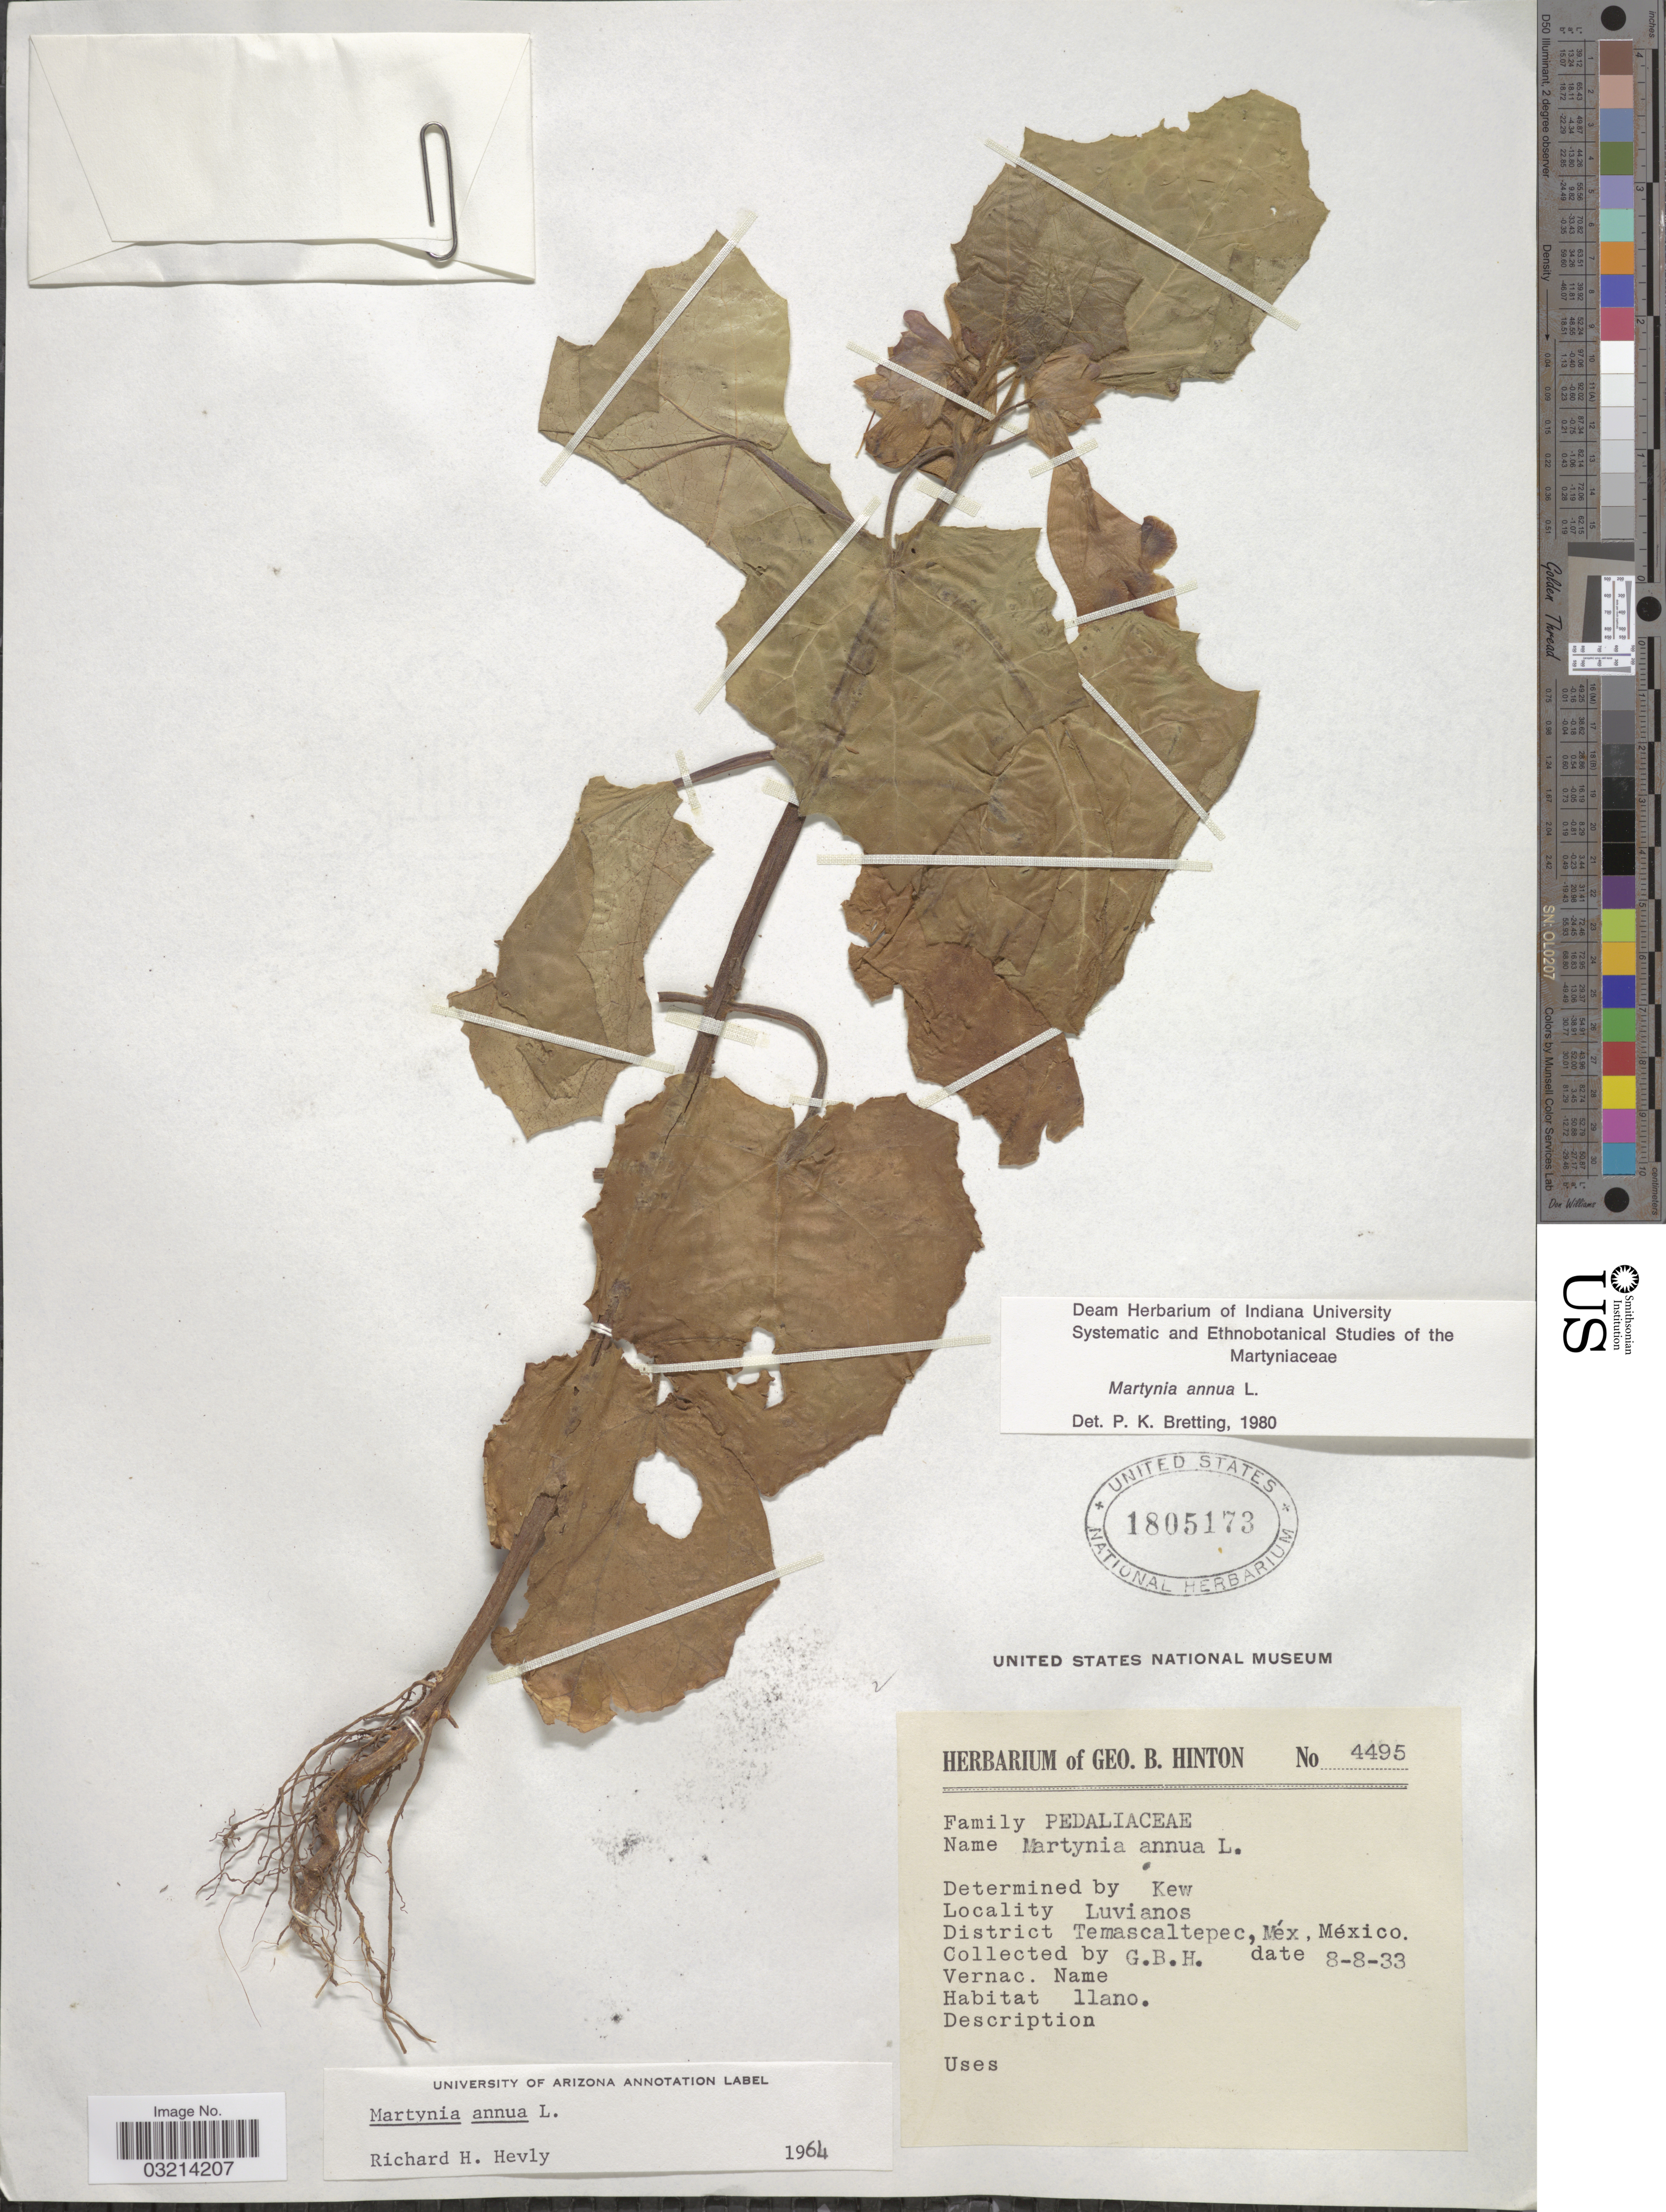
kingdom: Plantae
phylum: Tracheophyta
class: Magnoliopsida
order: Lamiales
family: Martyniaceae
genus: Martynia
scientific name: Martynia annua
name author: L.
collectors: G. B. Hinton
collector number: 4495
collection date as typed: Transcribed d/m/y: 8/8/33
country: Mexico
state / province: México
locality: Luvianos. District Temascaltepec.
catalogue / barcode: US 1805173